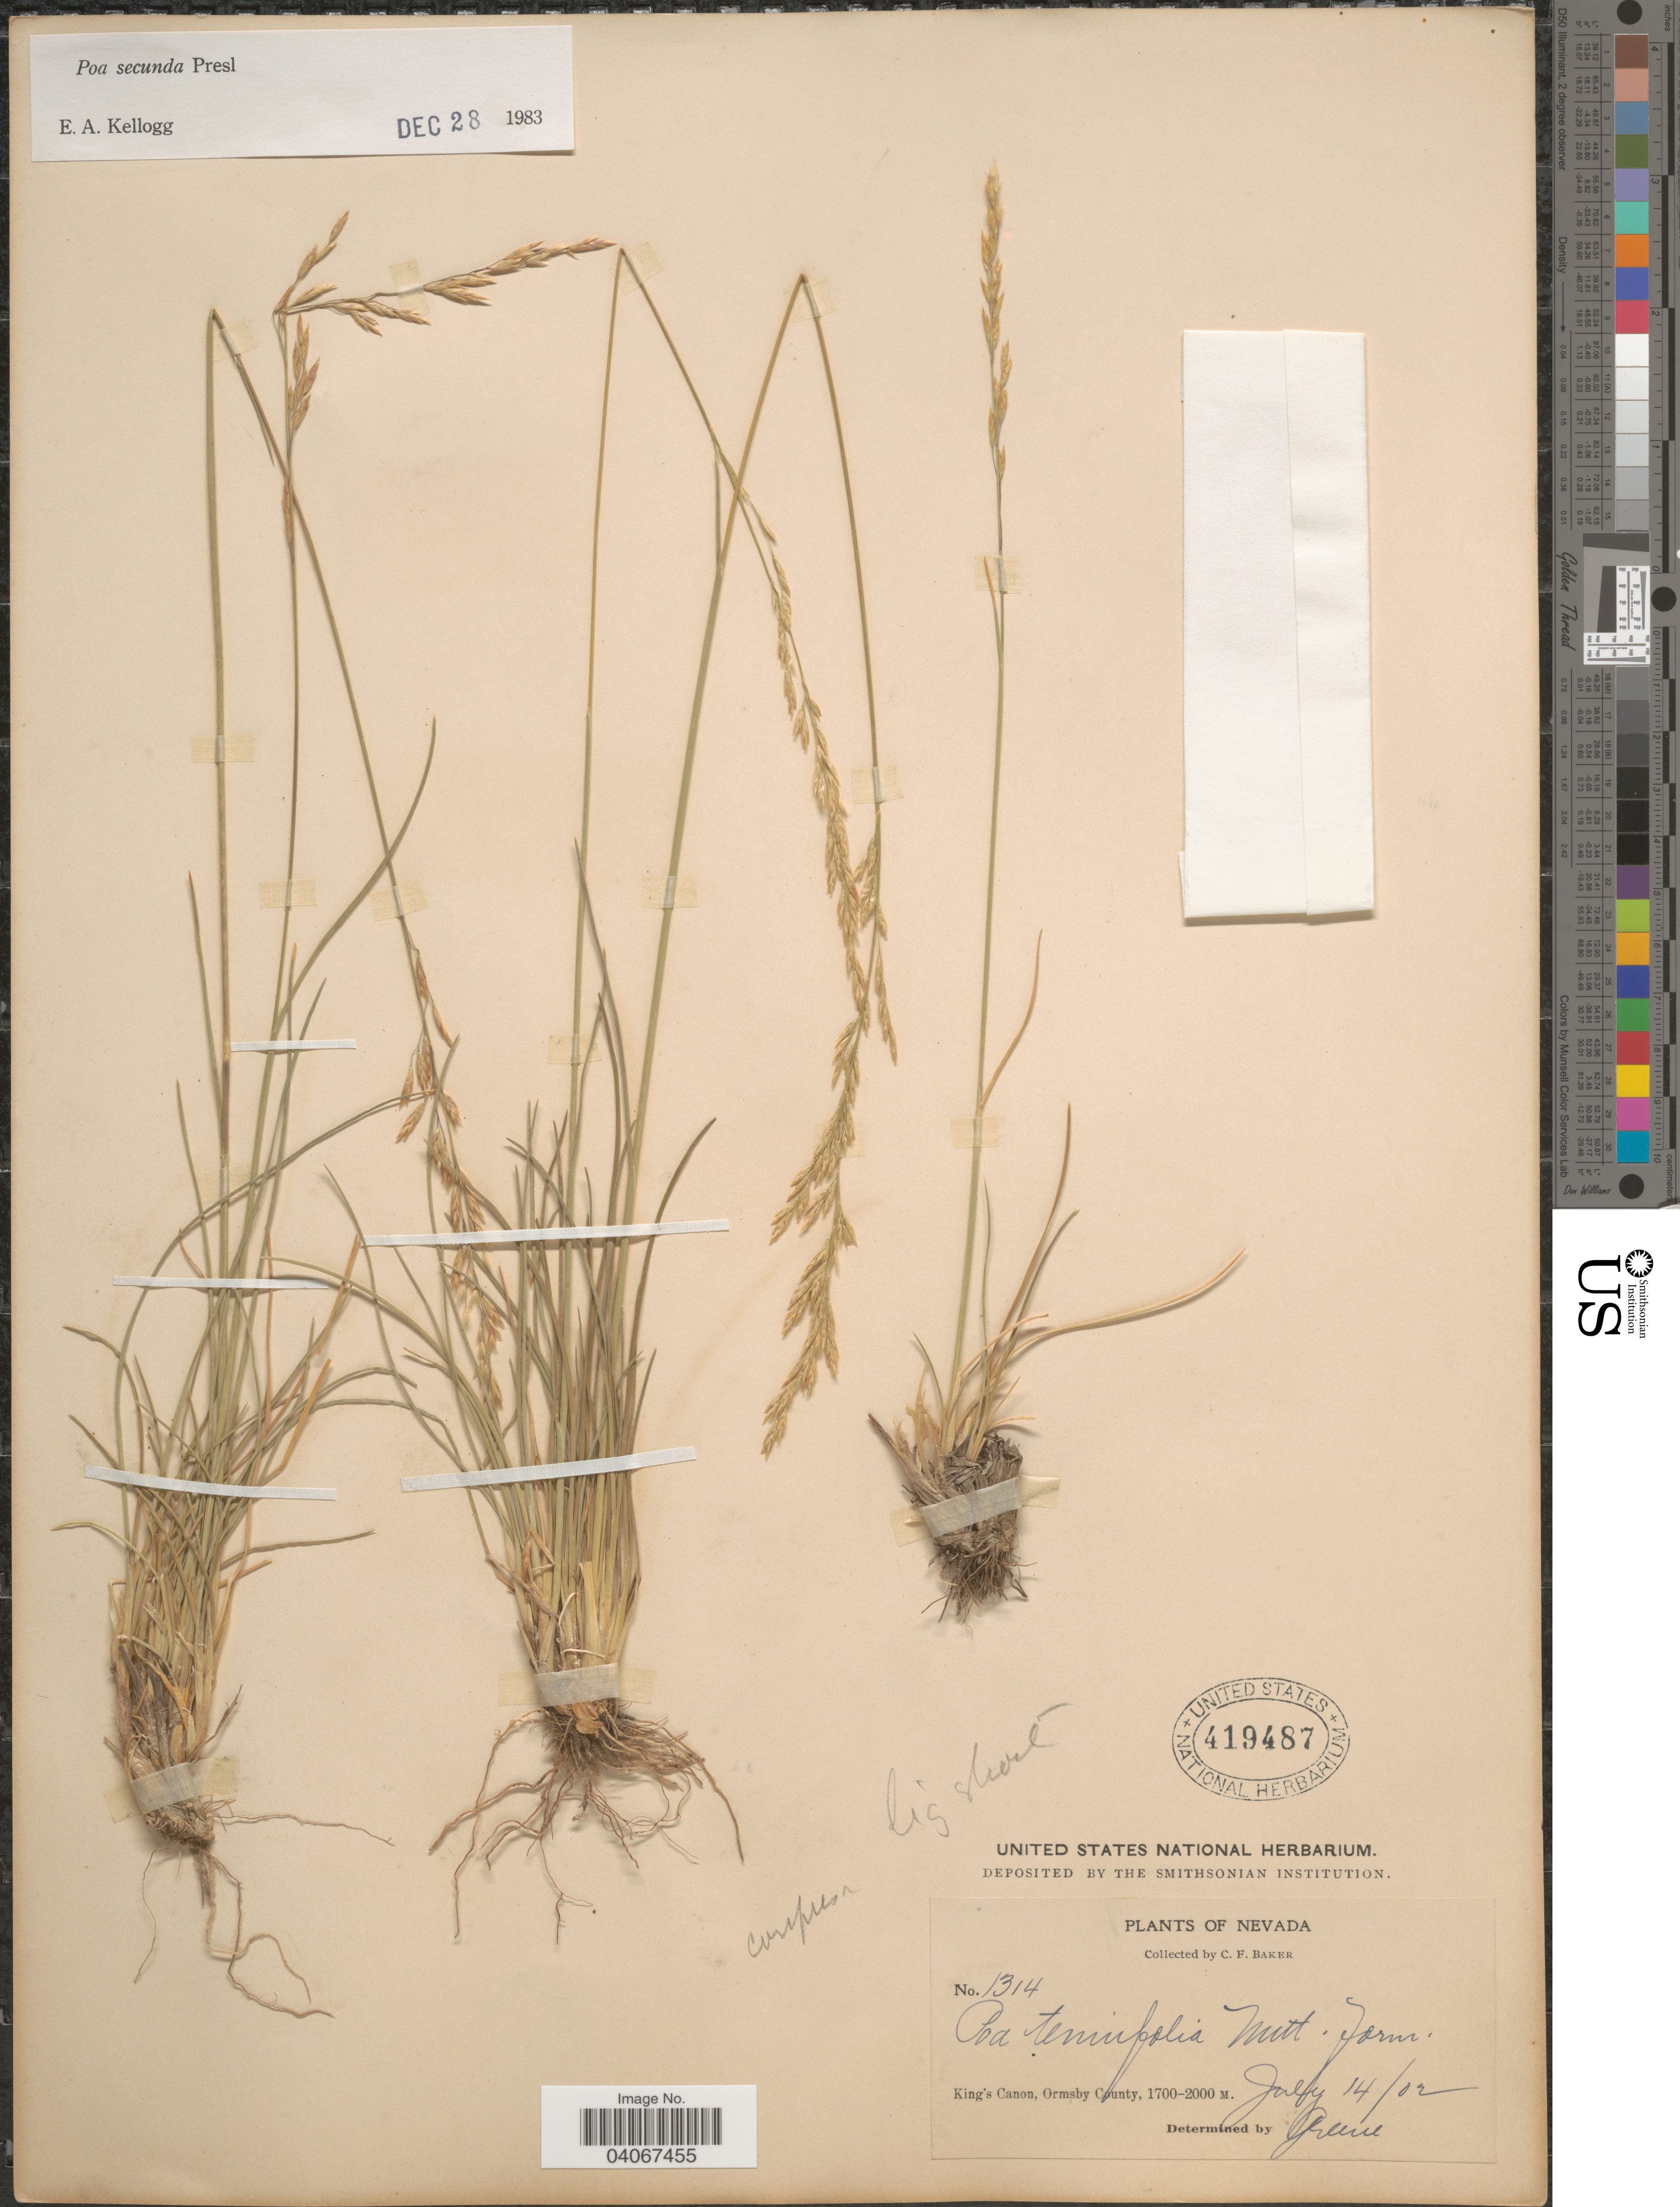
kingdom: Plantae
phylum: Tracheophyta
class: Liliopsida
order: Poales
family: Poaceae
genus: Poa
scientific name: Poa secunda subsp. secunda var. secunda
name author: J. Presl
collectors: C. F. Baker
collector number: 1314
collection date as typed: Transcribed d/m/y: 14/7/2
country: United States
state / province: Nevada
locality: King's Canon, Ormsby County.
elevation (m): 1700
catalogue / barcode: US 419487